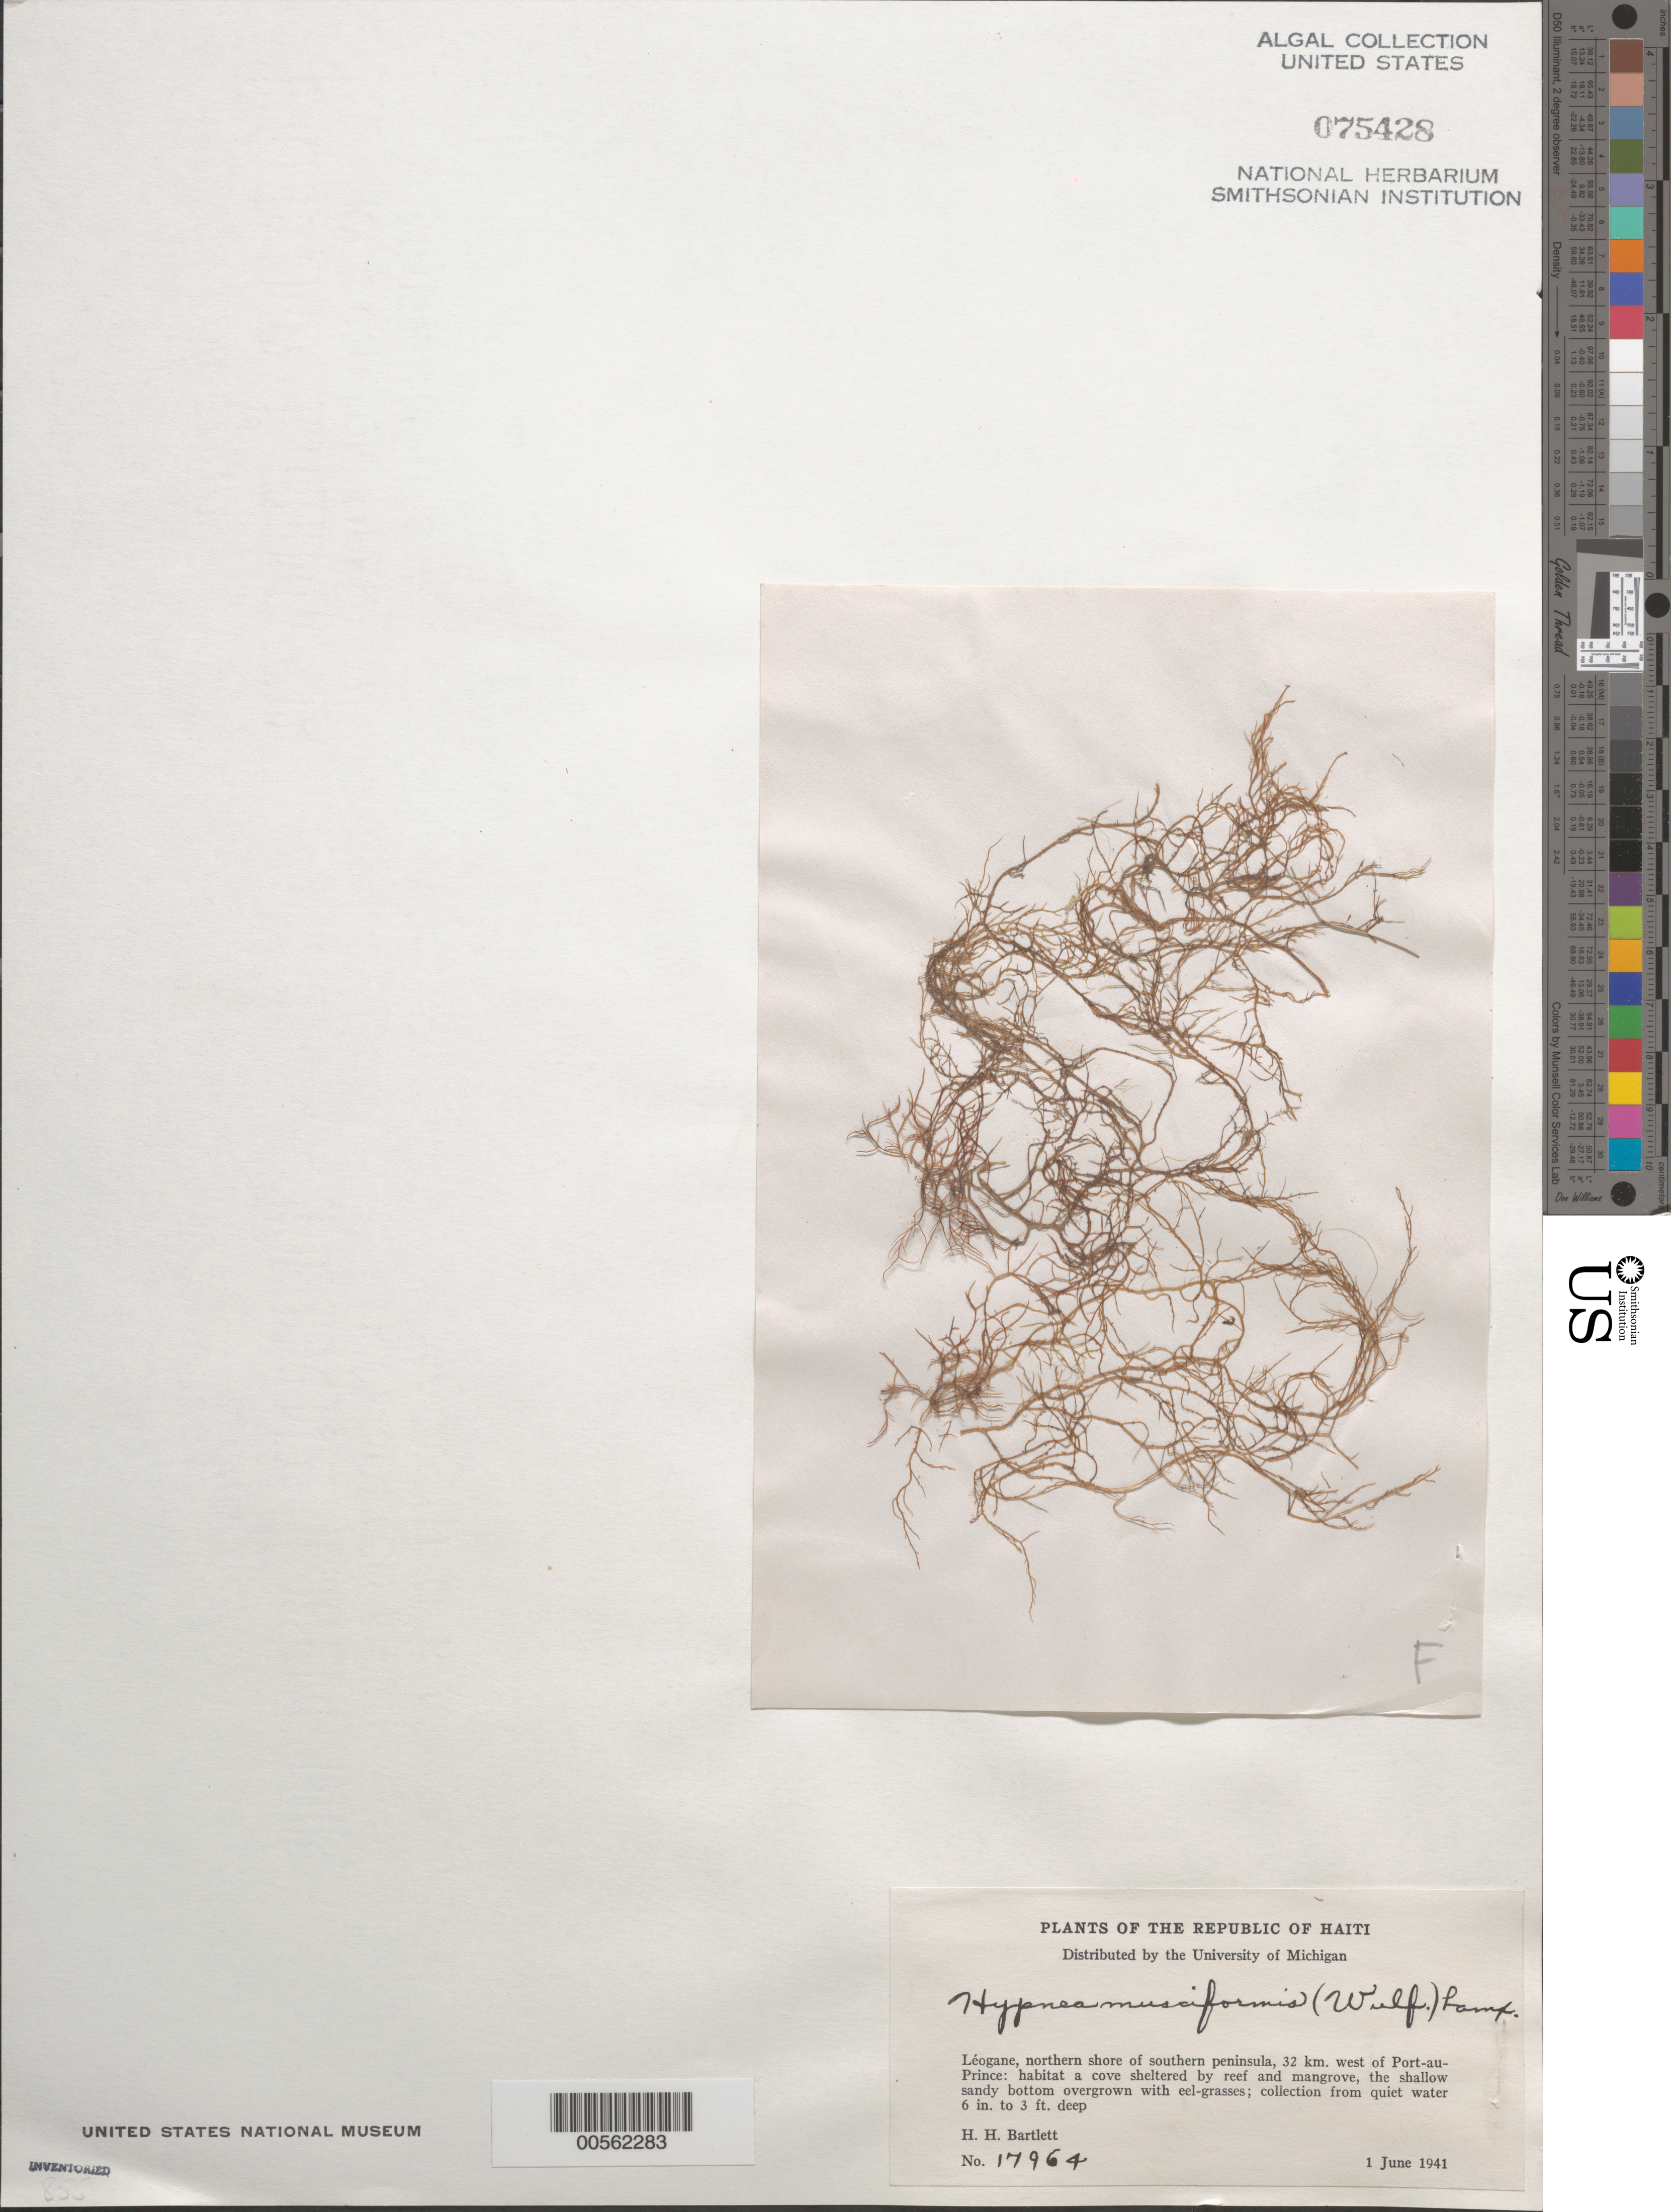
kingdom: Plantae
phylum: Rhodophyta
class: Florideophyceae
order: Gigartinales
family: Cystocloniaceae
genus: Hypnea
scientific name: Hypnea musciformis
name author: (Wulfen) J.V.Lamouroux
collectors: H. H. Bartlett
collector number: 17964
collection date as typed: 01 Jun 1941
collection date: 1941-06-01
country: Haiti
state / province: Ouest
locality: Leogane, 32 km west of Port-au-Prince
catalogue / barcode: US 75428